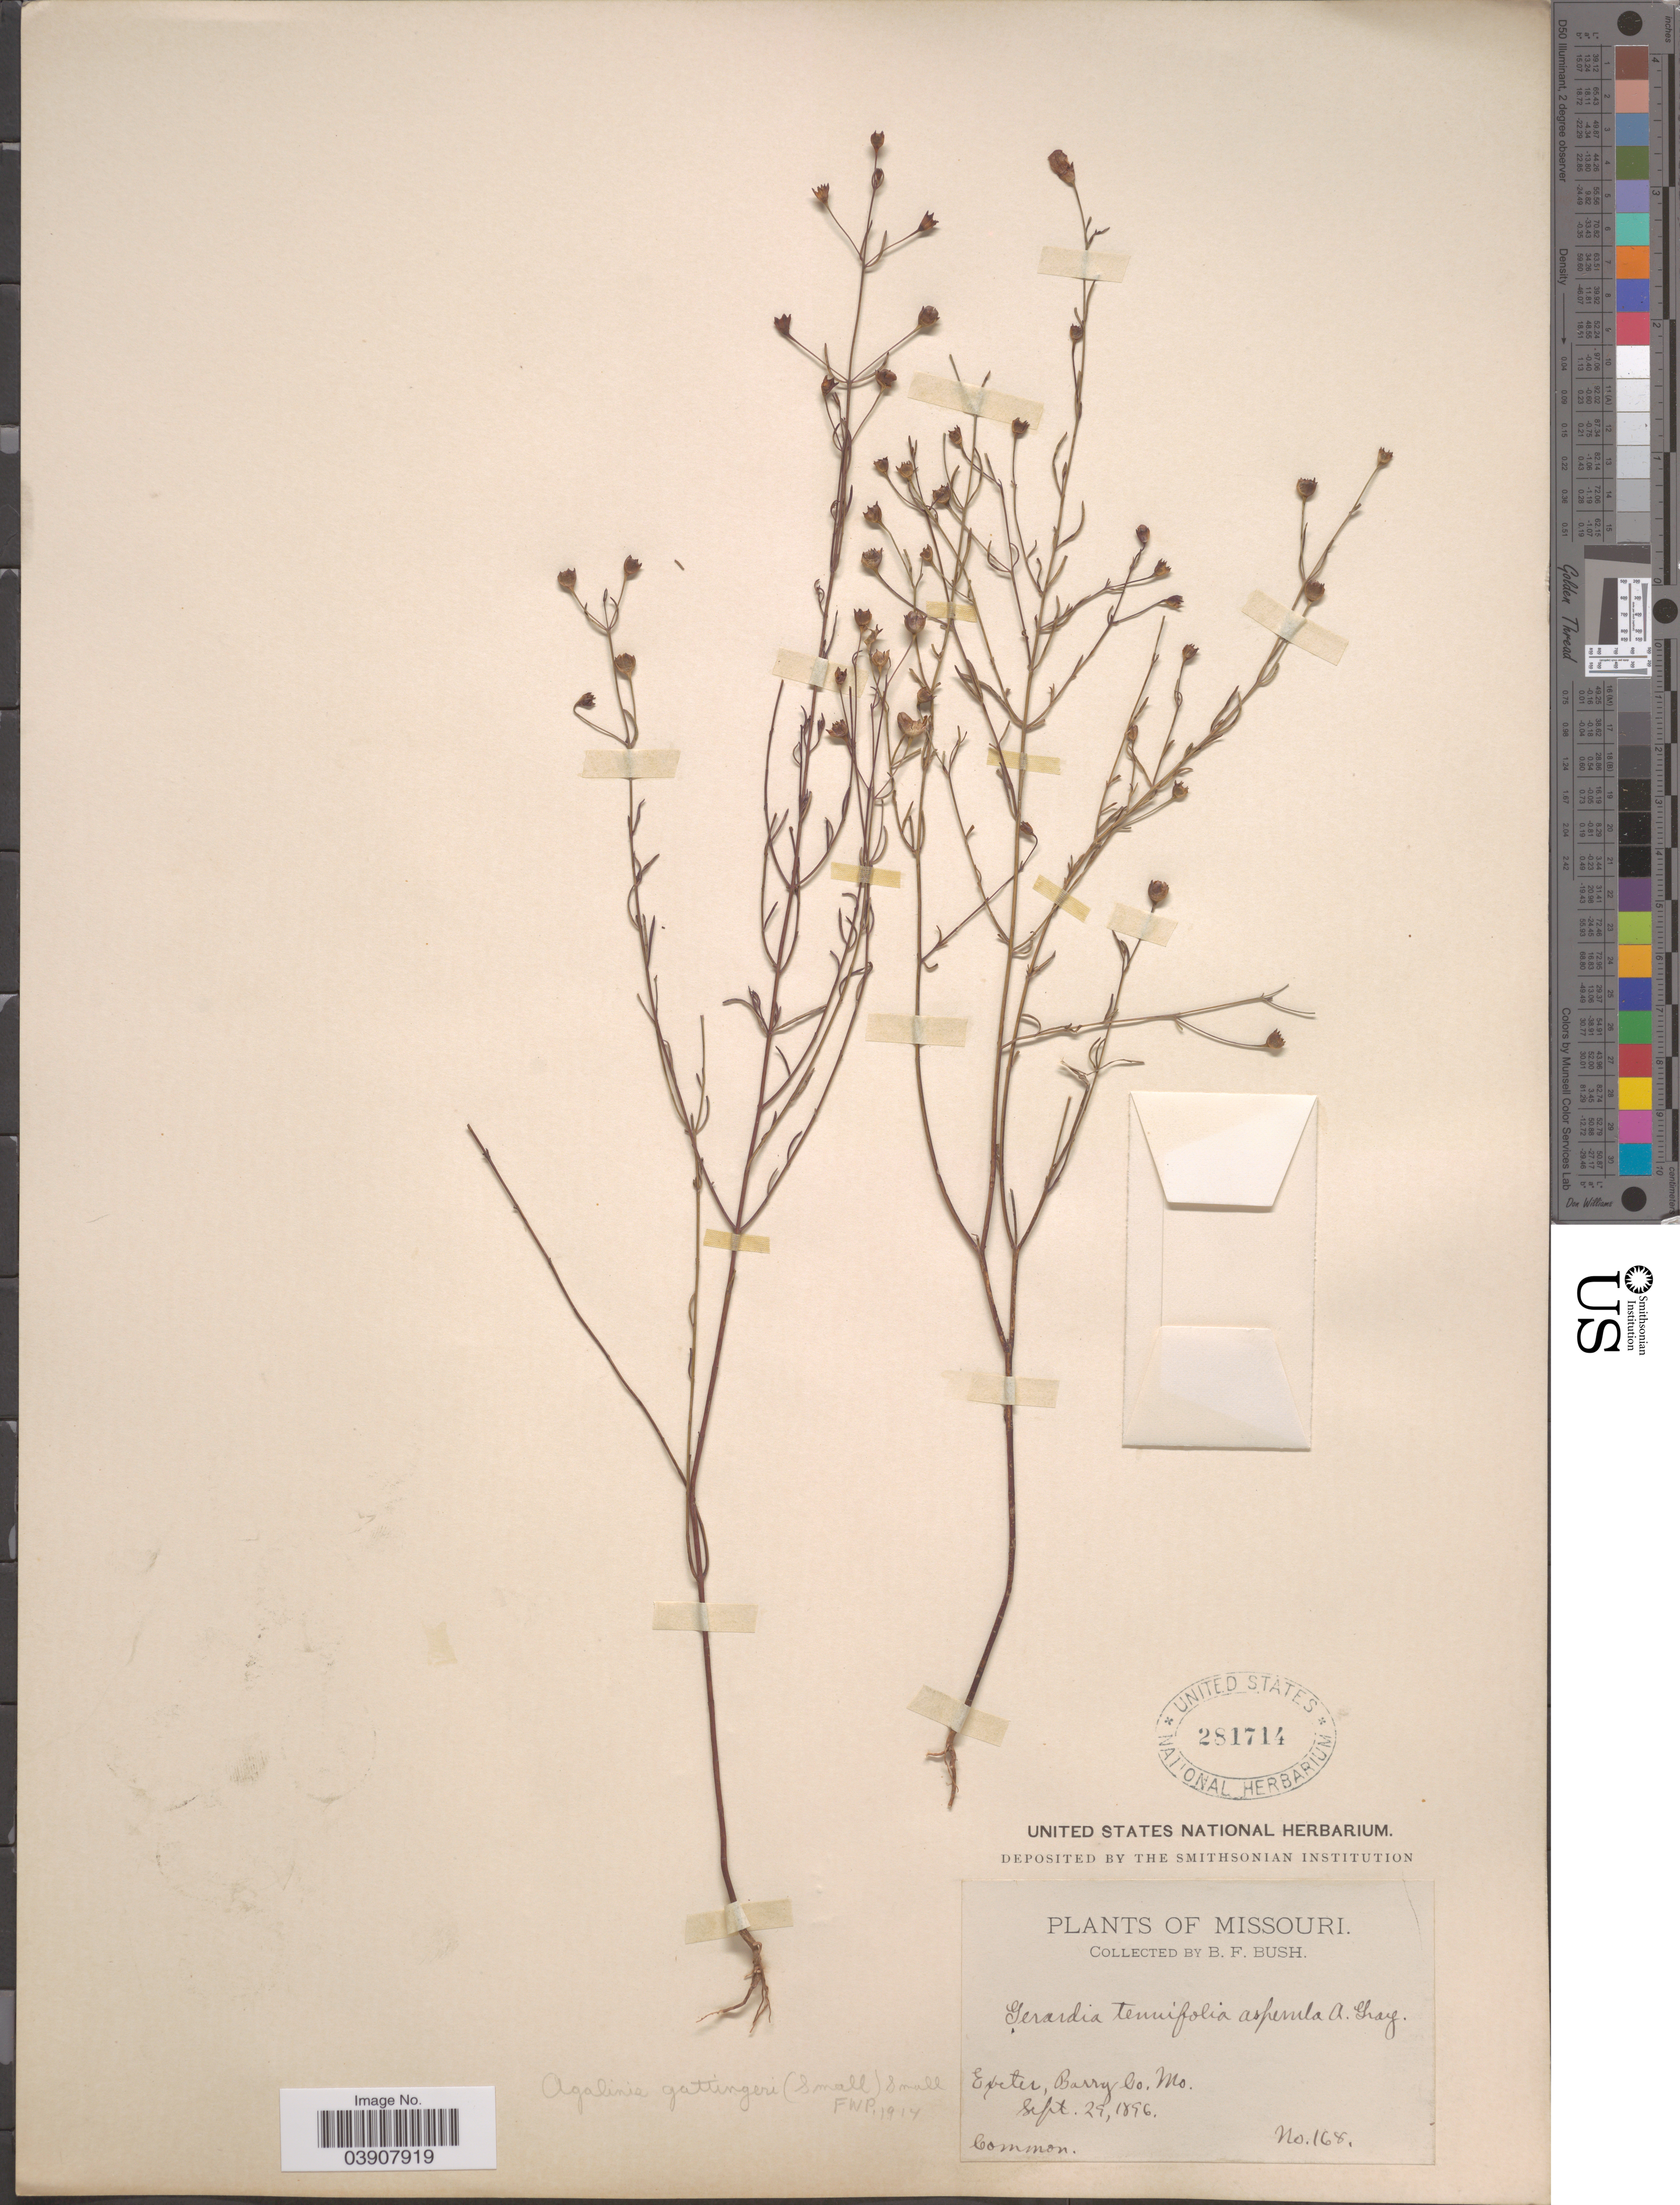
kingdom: Plantae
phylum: Tracheophyta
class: Magnoliopsida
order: Lamiales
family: Orobanchaceae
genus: Agalinis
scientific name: Agalinis gattingeri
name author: (Small) Small ex Britton & A. Br.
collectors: B. F. Bush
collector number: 168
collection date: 1896-09-29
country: United States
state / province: Missouri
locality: Exeter, Barry Co.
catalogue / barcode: US 281714